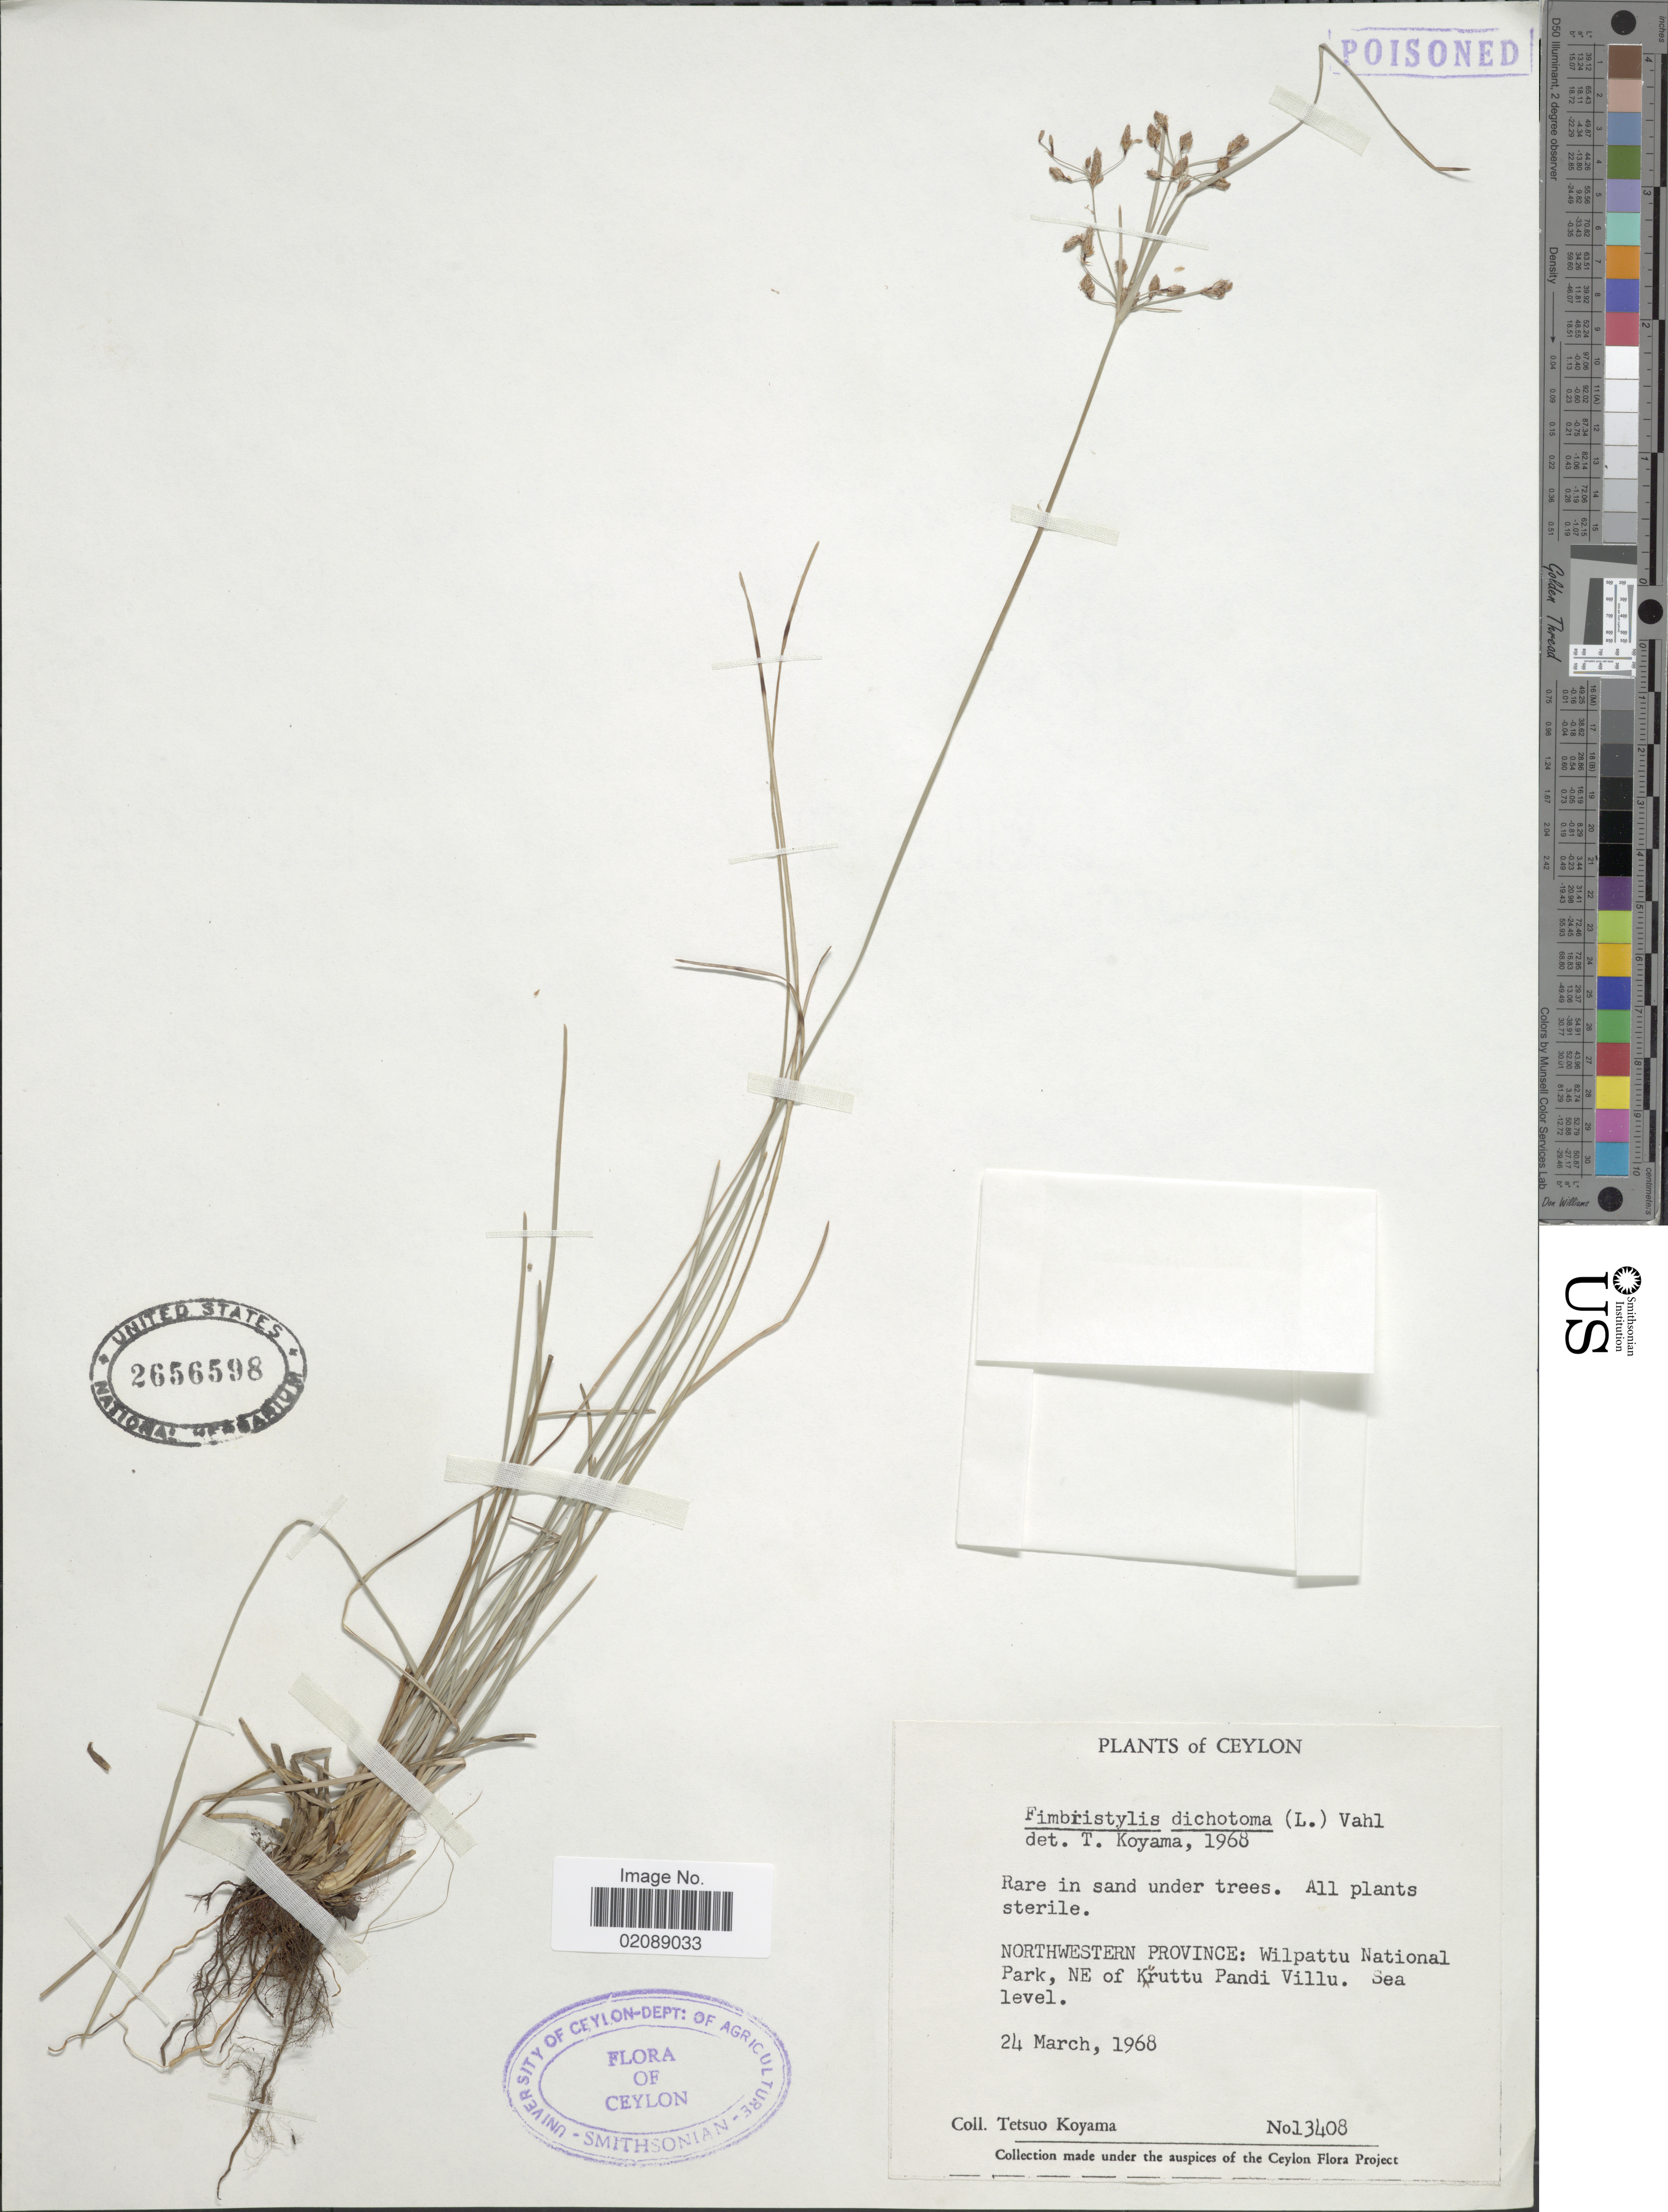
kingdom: Plantae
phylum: Tracheophyta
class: Liliopsida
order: Poales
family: Cyperaceae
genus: Fimbristylis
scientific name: Fimbristylis dichotoma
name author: (L.) Vahl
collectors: T. Koyama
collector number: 13408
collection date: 1968-03-24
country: Sri Lanka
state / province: North Western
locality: Ceylon, Northwestern Province: Wilpattu National Park, NE of Keruttu Pandi Villu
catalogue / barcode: US 2656598